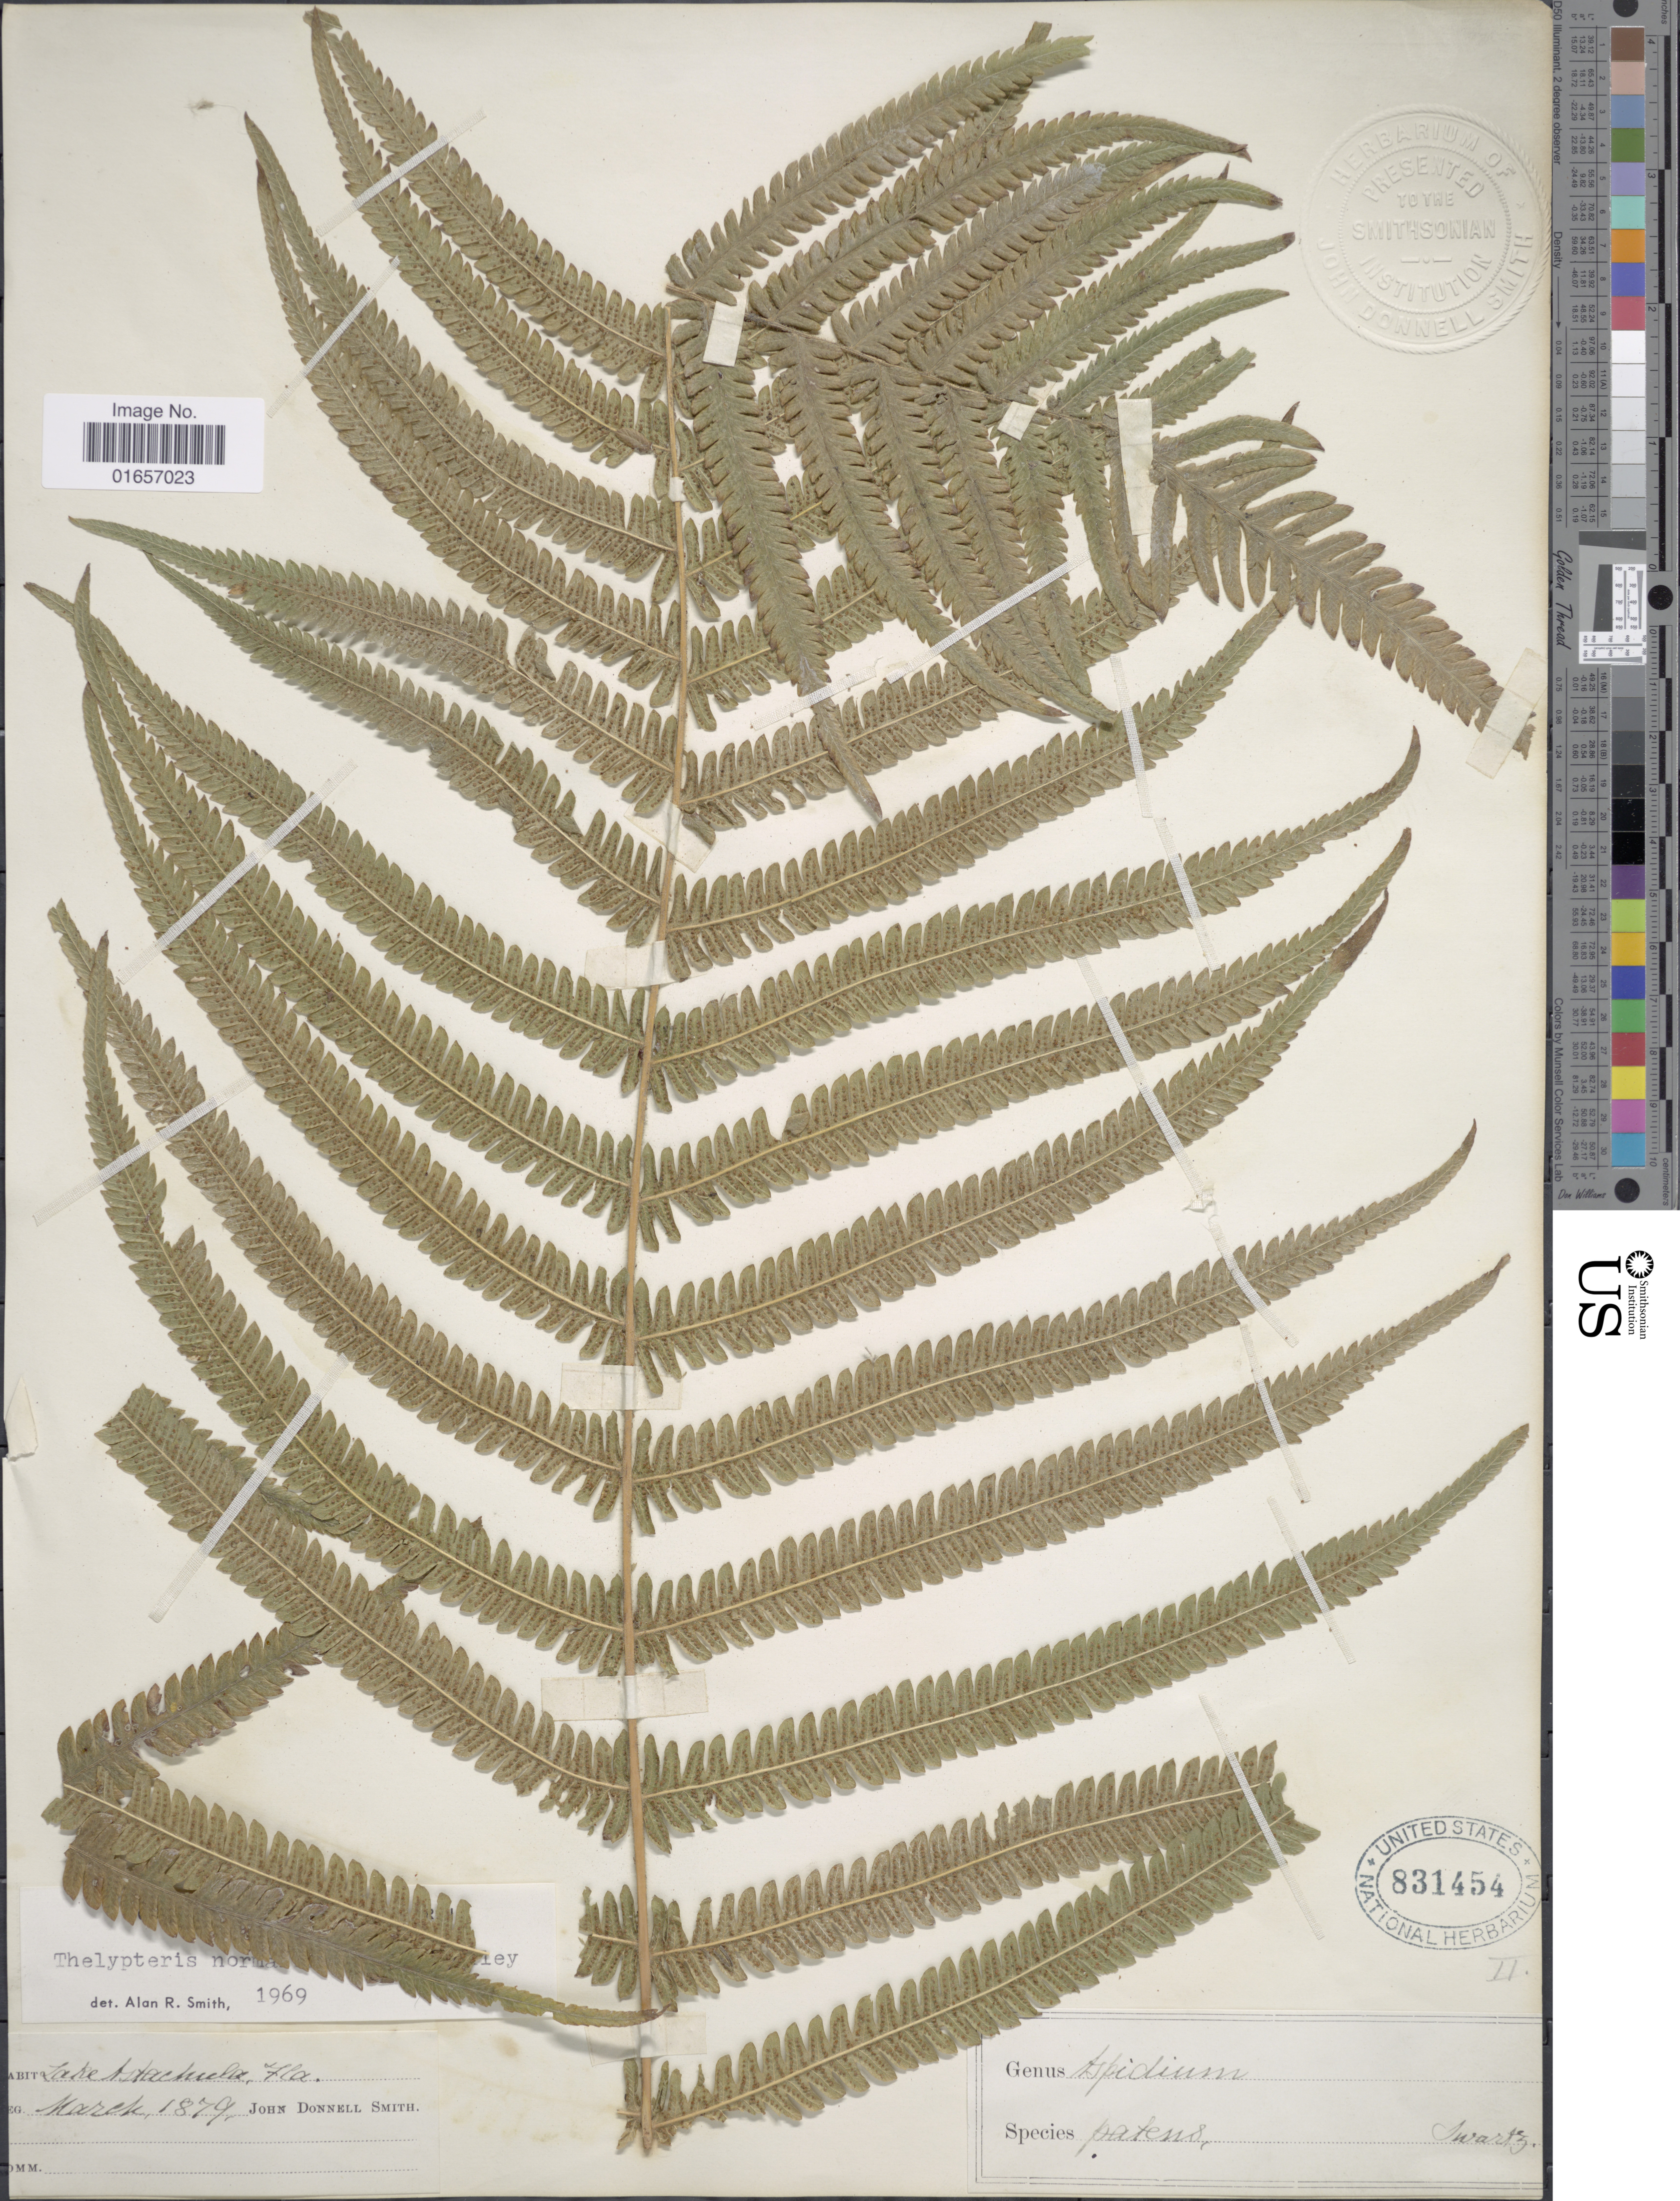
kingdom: Plantae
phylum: Tracheophyta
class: Polypodiopsida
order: Polypodiales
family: Thelypteridaceae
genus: Christella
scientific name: Christella kunthii comb. ined.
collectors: J. Donnell Smith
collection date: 1879-03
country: United States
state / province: Florida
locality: Lake Astachula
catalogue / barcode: US 831454